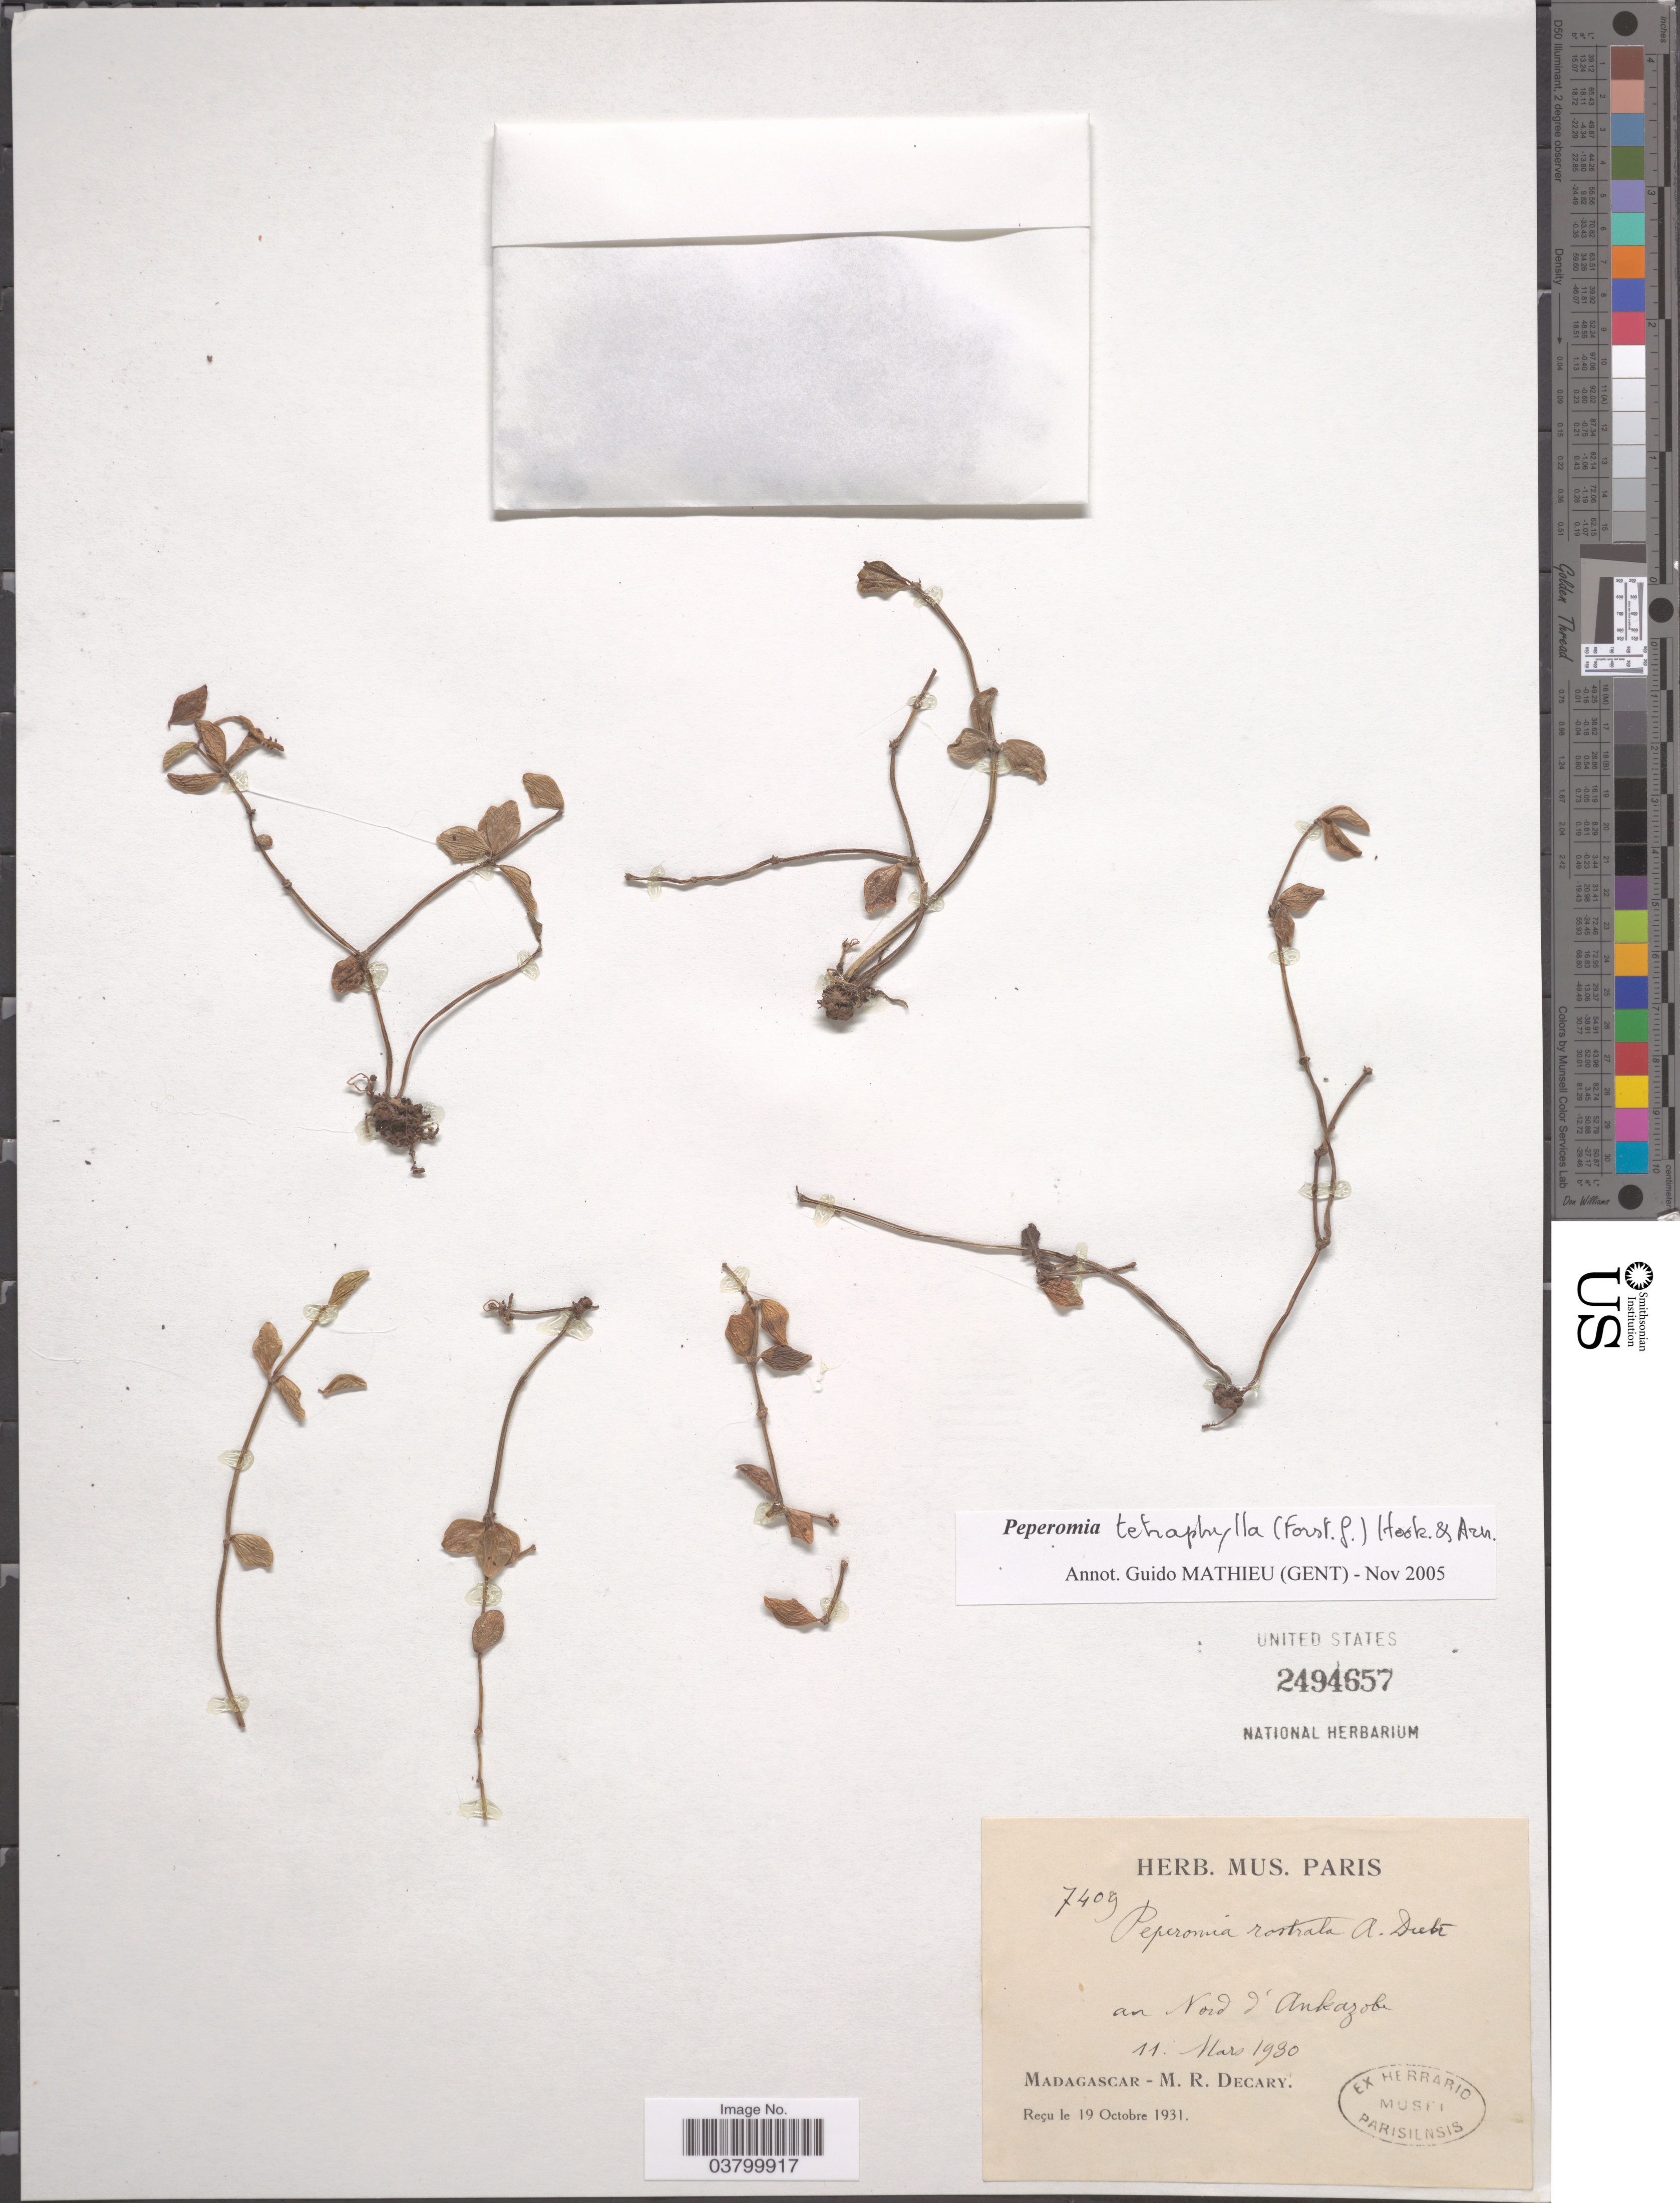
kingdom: Plantae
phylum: Tracheophyta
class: Magnoliopsida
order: Piperales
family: Piperaceae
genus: Peperomia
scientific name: Peperomia tetraphylla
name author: (G. Forst.) Hook. & Arn.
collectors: R. Decary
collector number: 7409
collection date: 1930-03-11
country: Madagascar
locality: An Nord d' Ankazobe.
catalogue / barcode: US 2494657